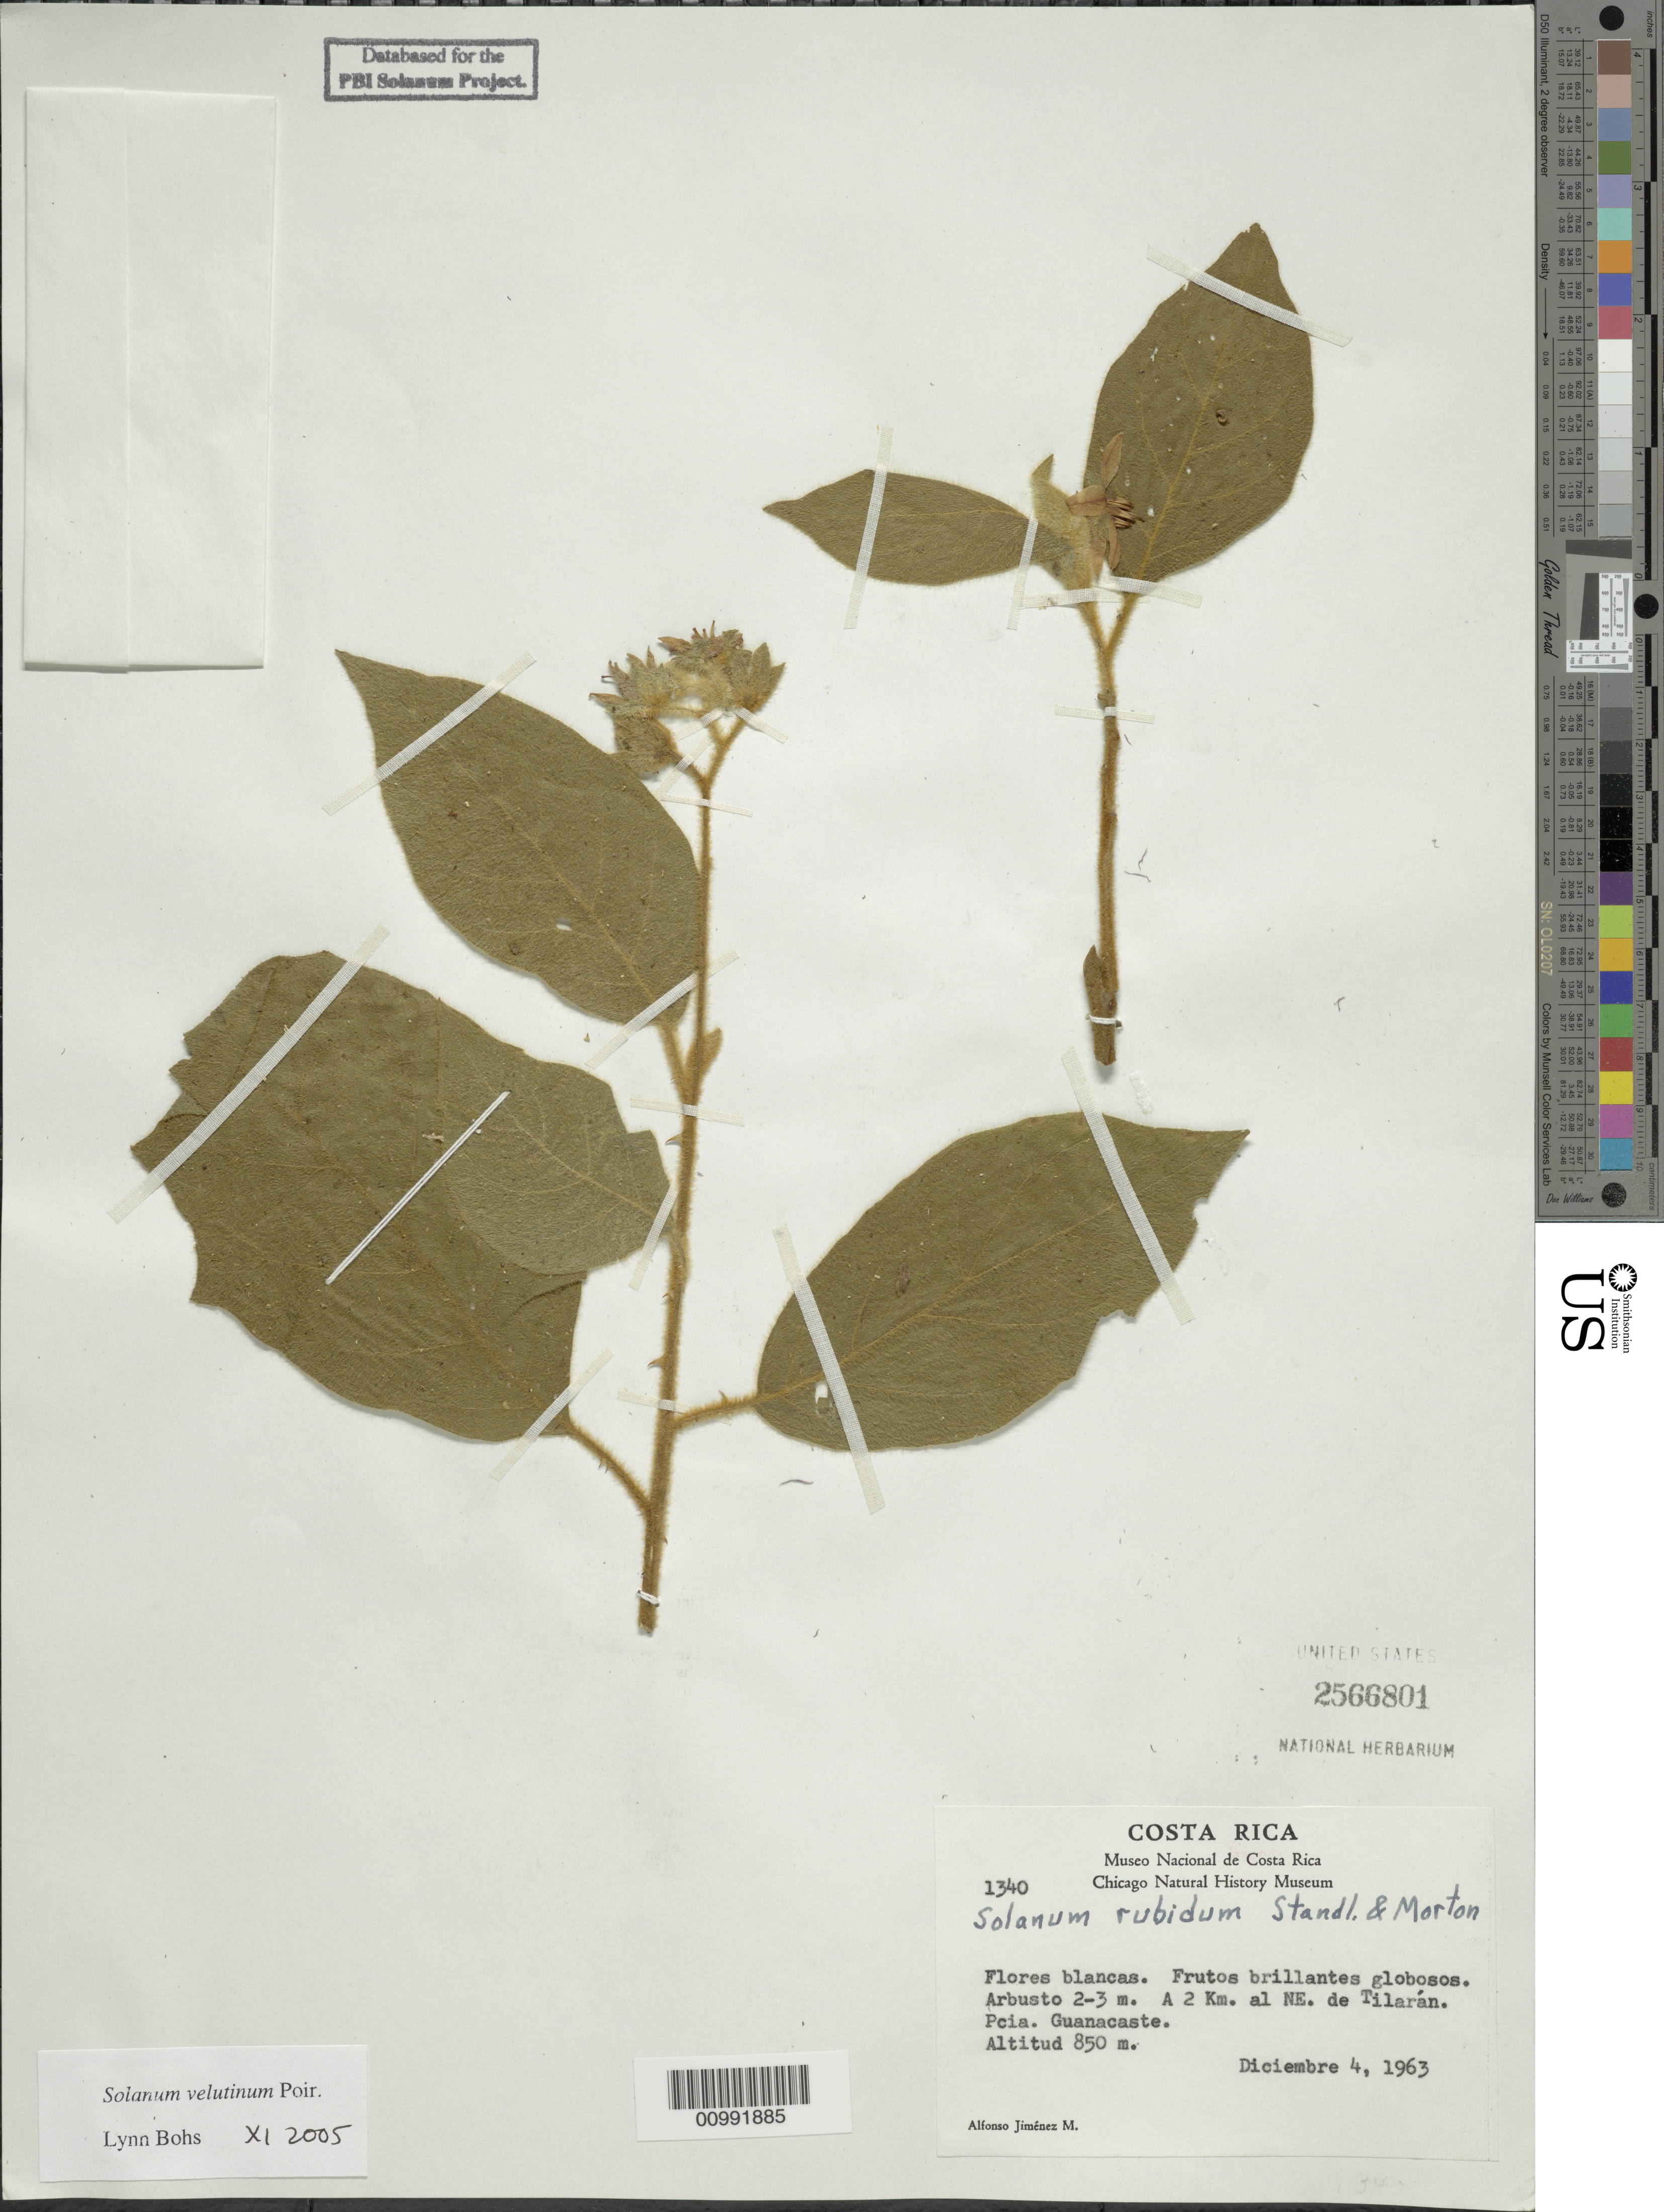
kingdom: Plantae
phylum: Tracheophyta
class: Magnoliopsida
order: Solanales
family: Solanaceae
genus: Solanum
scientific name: Solanum velutinum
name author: Dunal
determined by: Bohs, L. A.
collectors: A. Jiménez M.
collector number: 1340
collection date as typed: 4 Dec 1963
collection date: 1963-12-04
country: Costa Rica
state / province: Guanacaste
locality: A 2 km al NE de Tilarán.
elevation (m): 850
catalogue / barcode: US 2566801